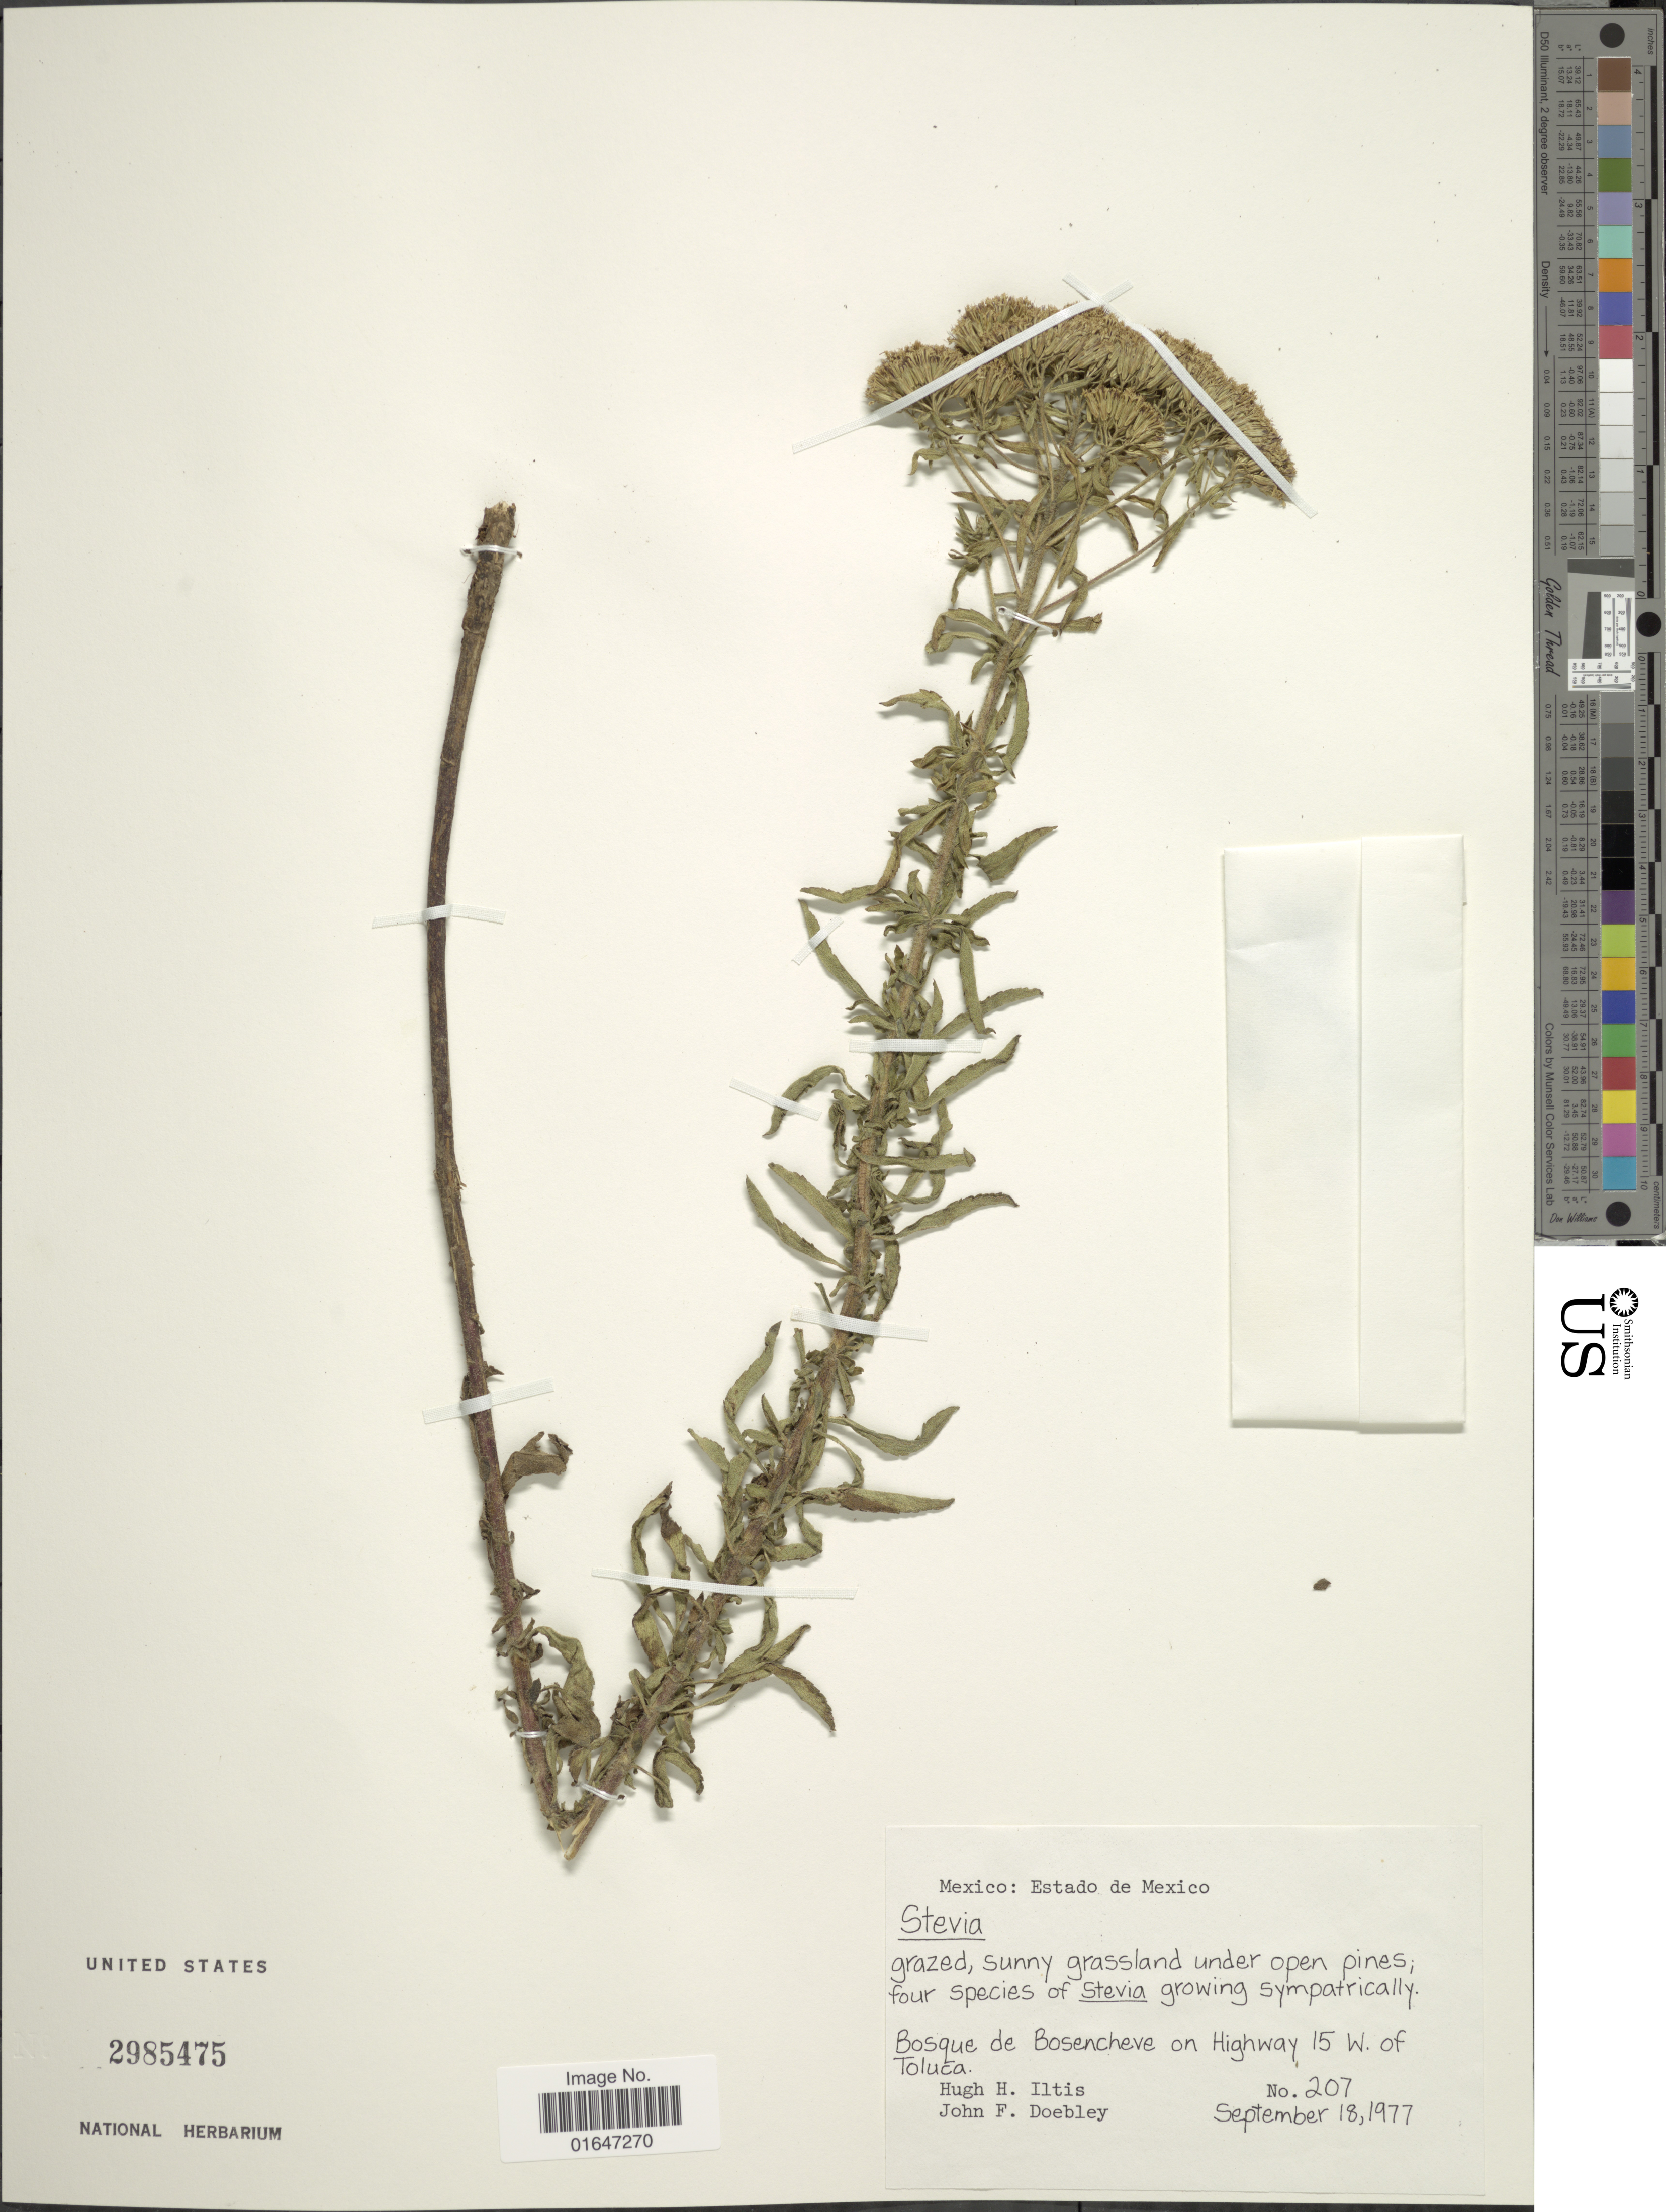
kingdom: Plantae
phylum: Tracheophyta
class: Magnoliopsida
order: Asterales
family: Asteraceae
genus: Stevia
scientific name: Stevia serrata var. serrata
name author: Cav.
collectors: H. H. Iltis & J. F. Doebley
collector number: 207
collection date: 1977-09-18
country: Mexico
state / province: México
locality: Estado de Mexico, Bosque de Bosencheve on Highway 15 W of Toluca.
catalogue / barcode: US 2985475